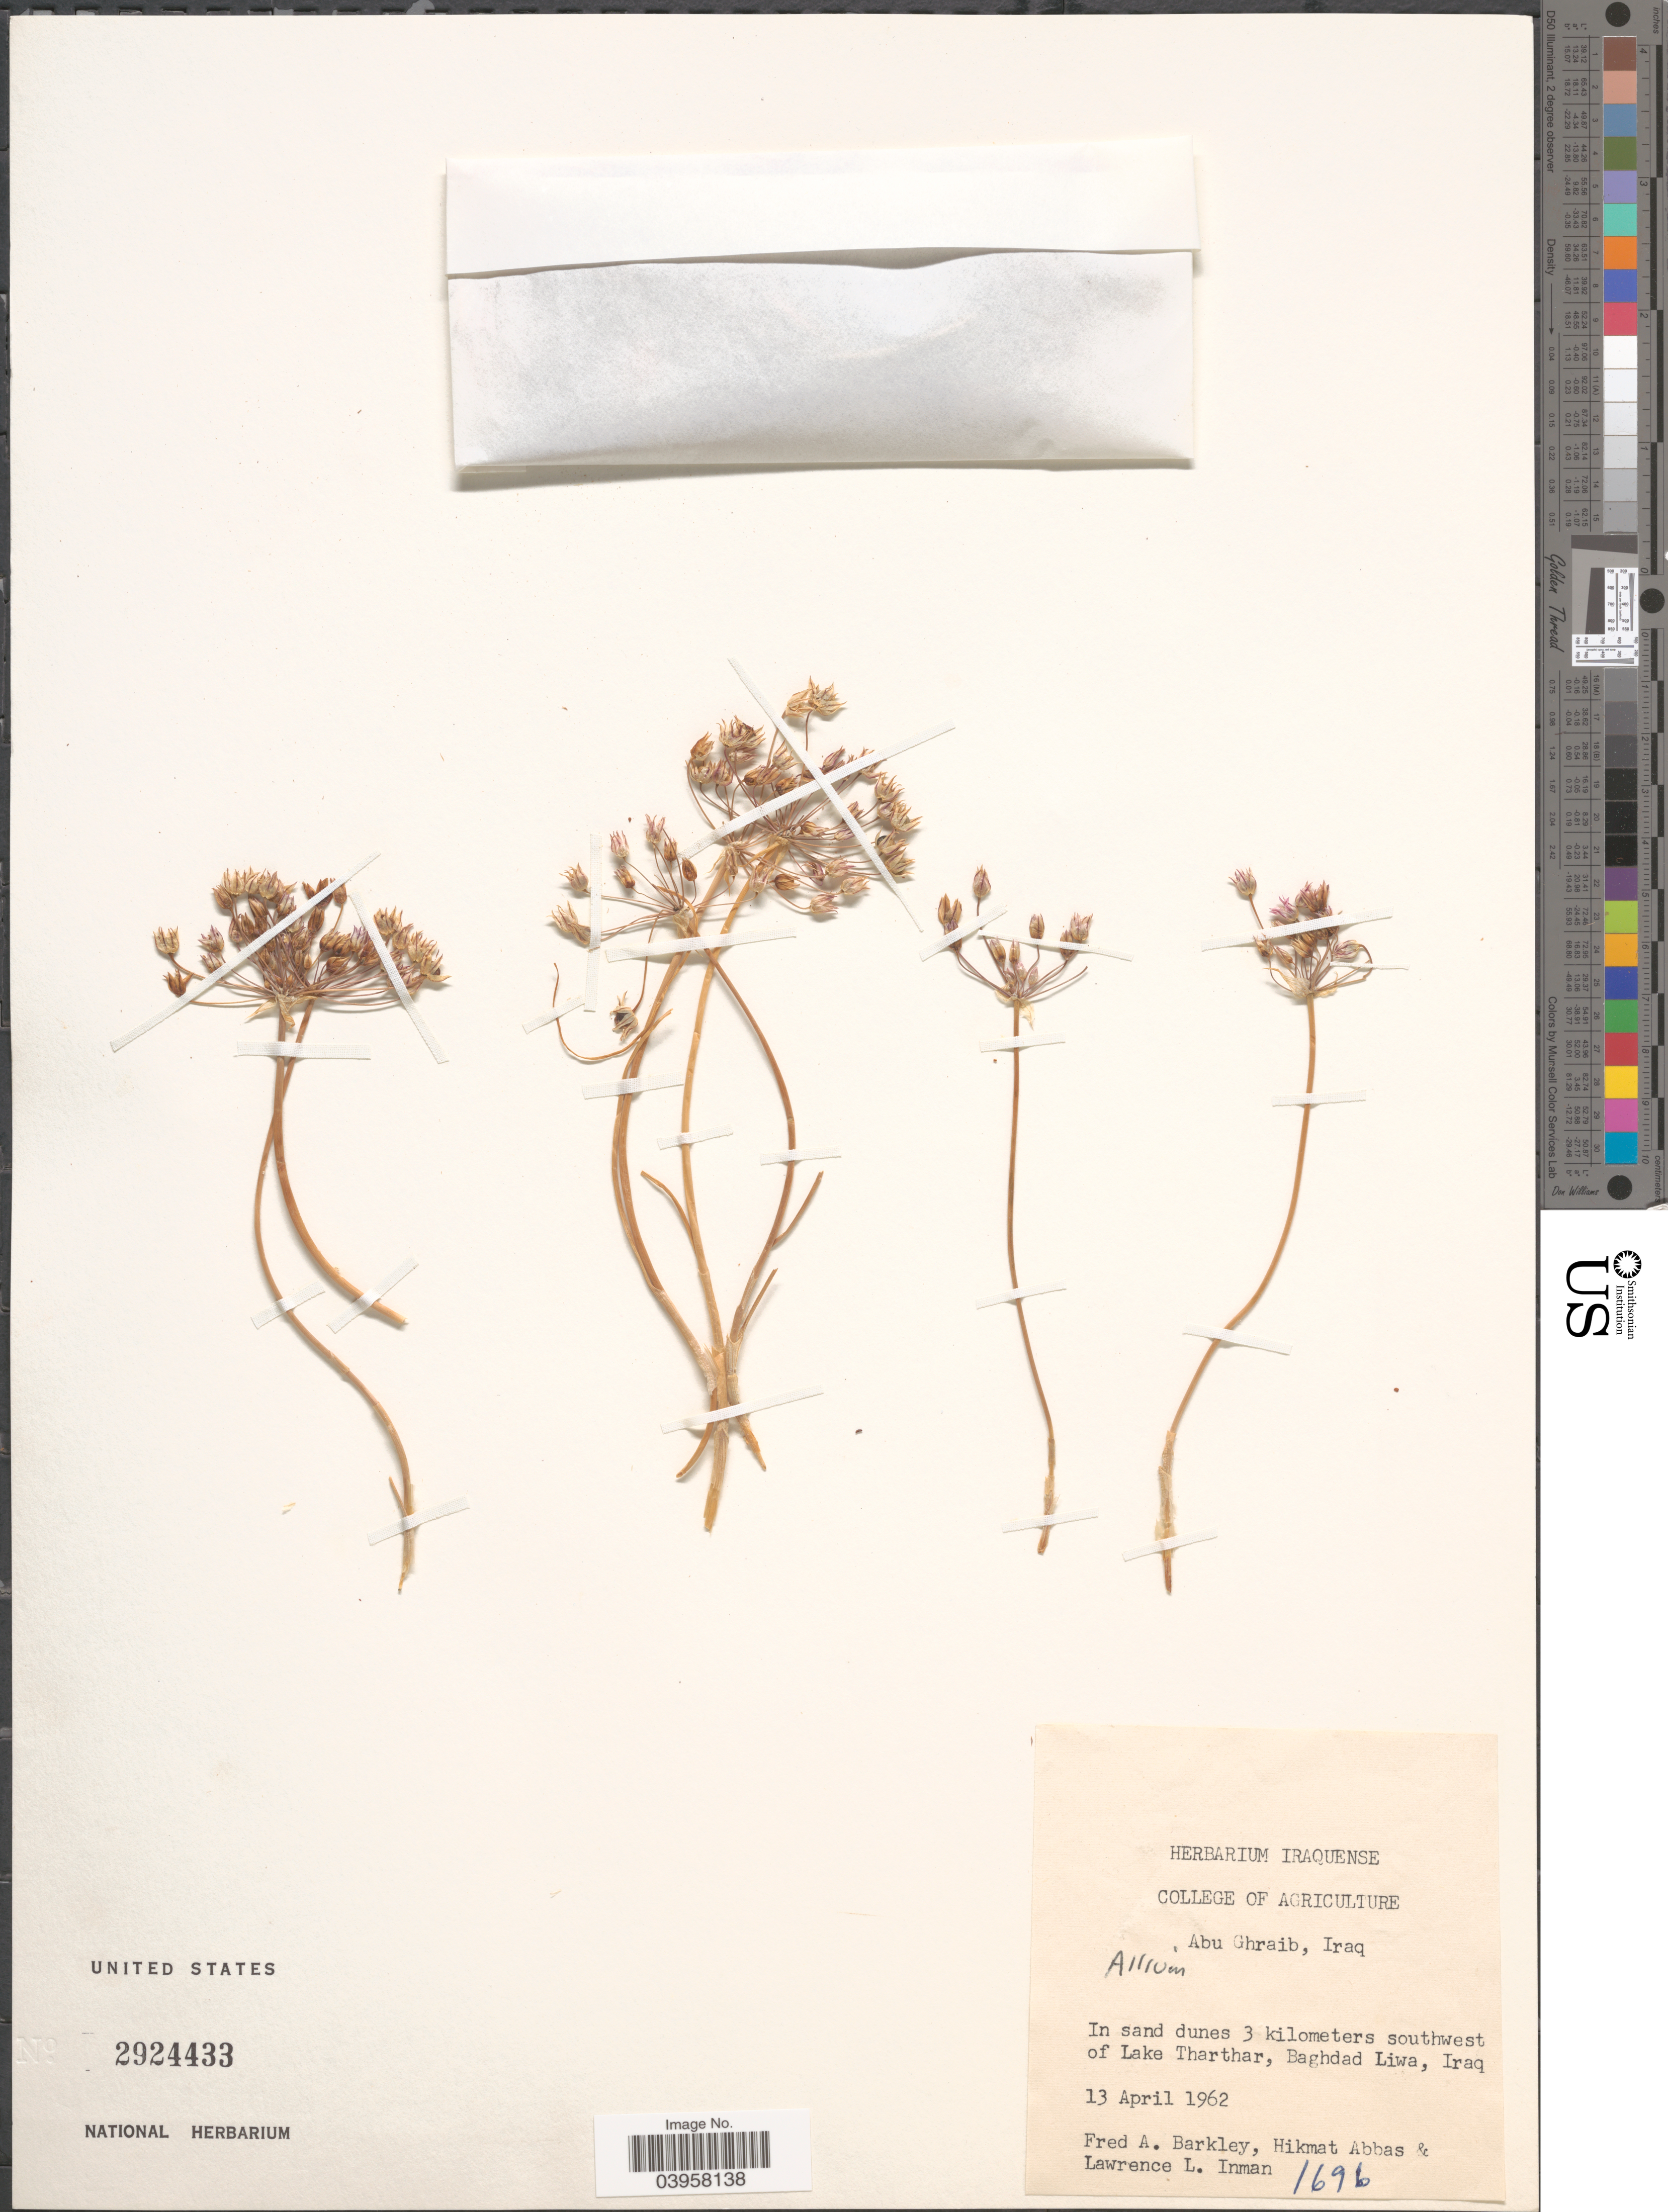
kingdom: Plantae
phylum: Tracheophyta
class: Liliopsida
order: Asparagales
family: Amaryllidaceae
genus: Allium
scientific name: Allium sp.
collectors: F. A. Barkley & L. Inman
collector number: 696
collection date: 1962-04-13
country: Iraq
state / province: Baghdad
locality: In sand dunes 3 kilometers southwest of Lake Tharthar, Baghdad Liwa.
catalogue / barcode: US 2924433